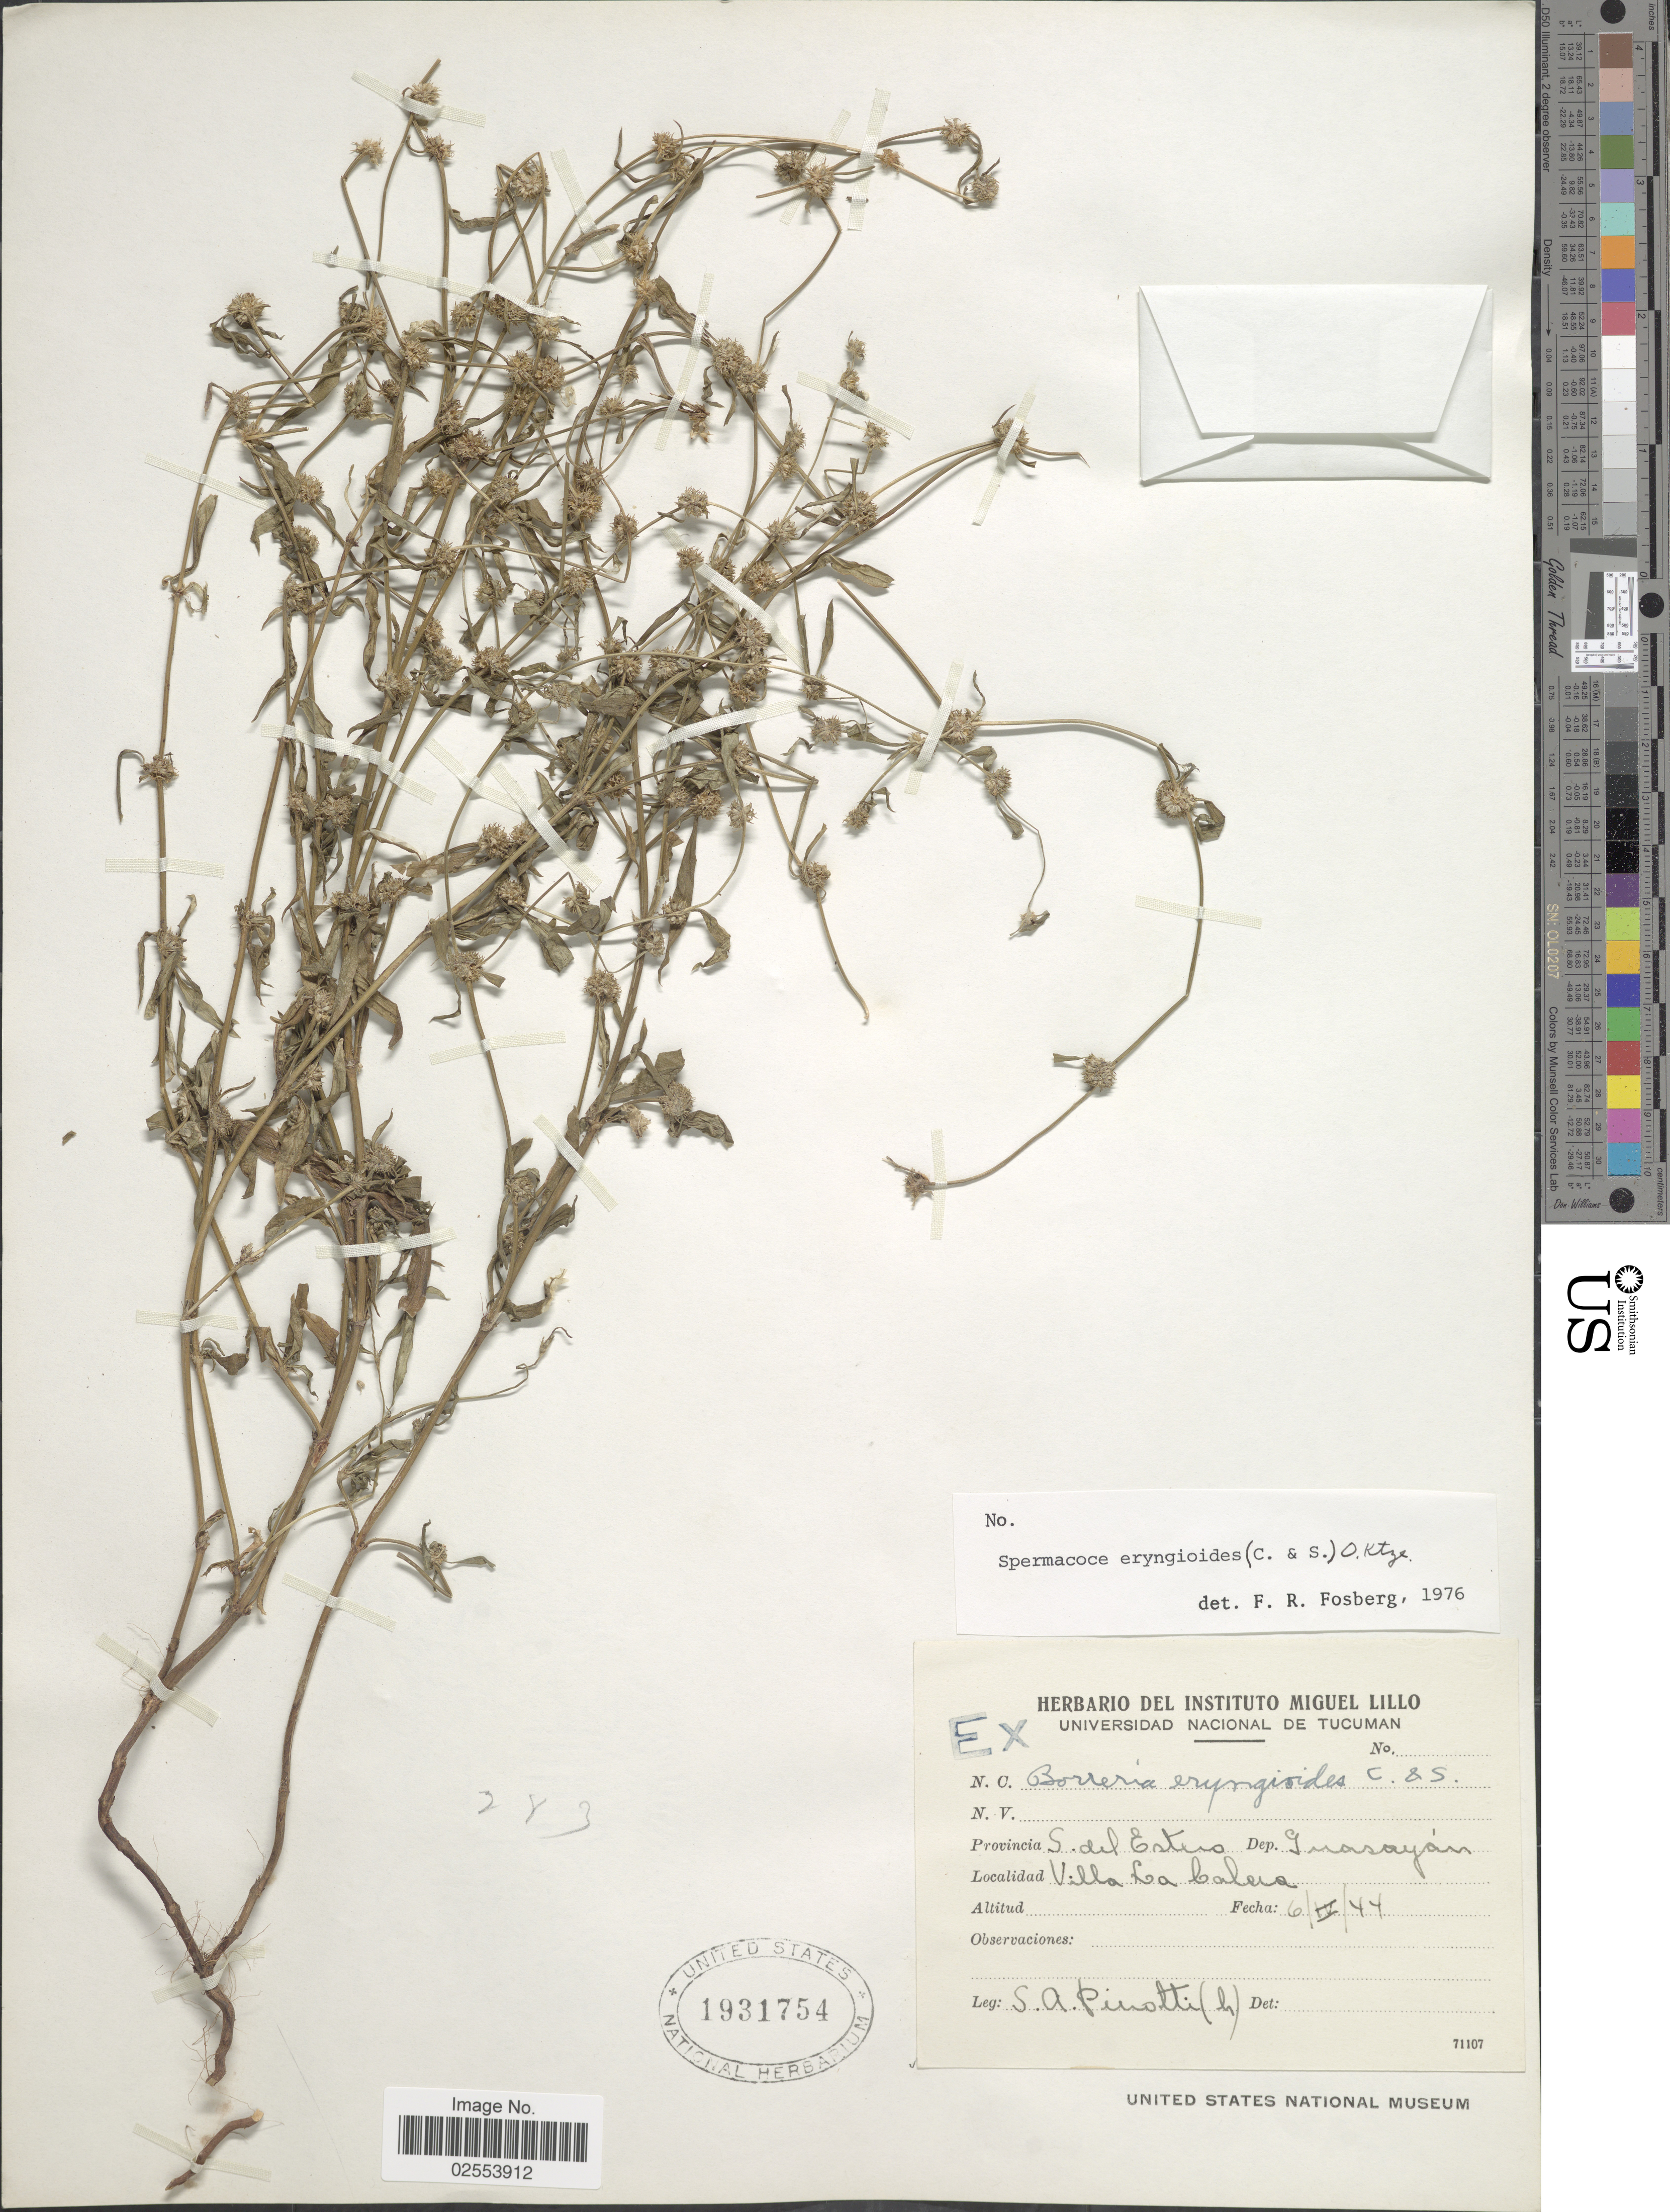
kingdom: Plantae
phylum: Tracheophyta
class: Magnoliopsida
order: Gentianales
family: Rubiaceae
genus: Spermacoce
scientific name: Spermacoce eryngioides var. eryngioides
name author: (Cham. & Schltdl.) Kuntze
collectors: S. A. Pierotti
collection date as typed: Transcribed d/m/y: 6/4/44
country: Argentina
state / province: Santiago del Estero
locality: S. del Estero, Dep. Guasayan, Villa La Cabera.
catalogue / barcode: US 1931754